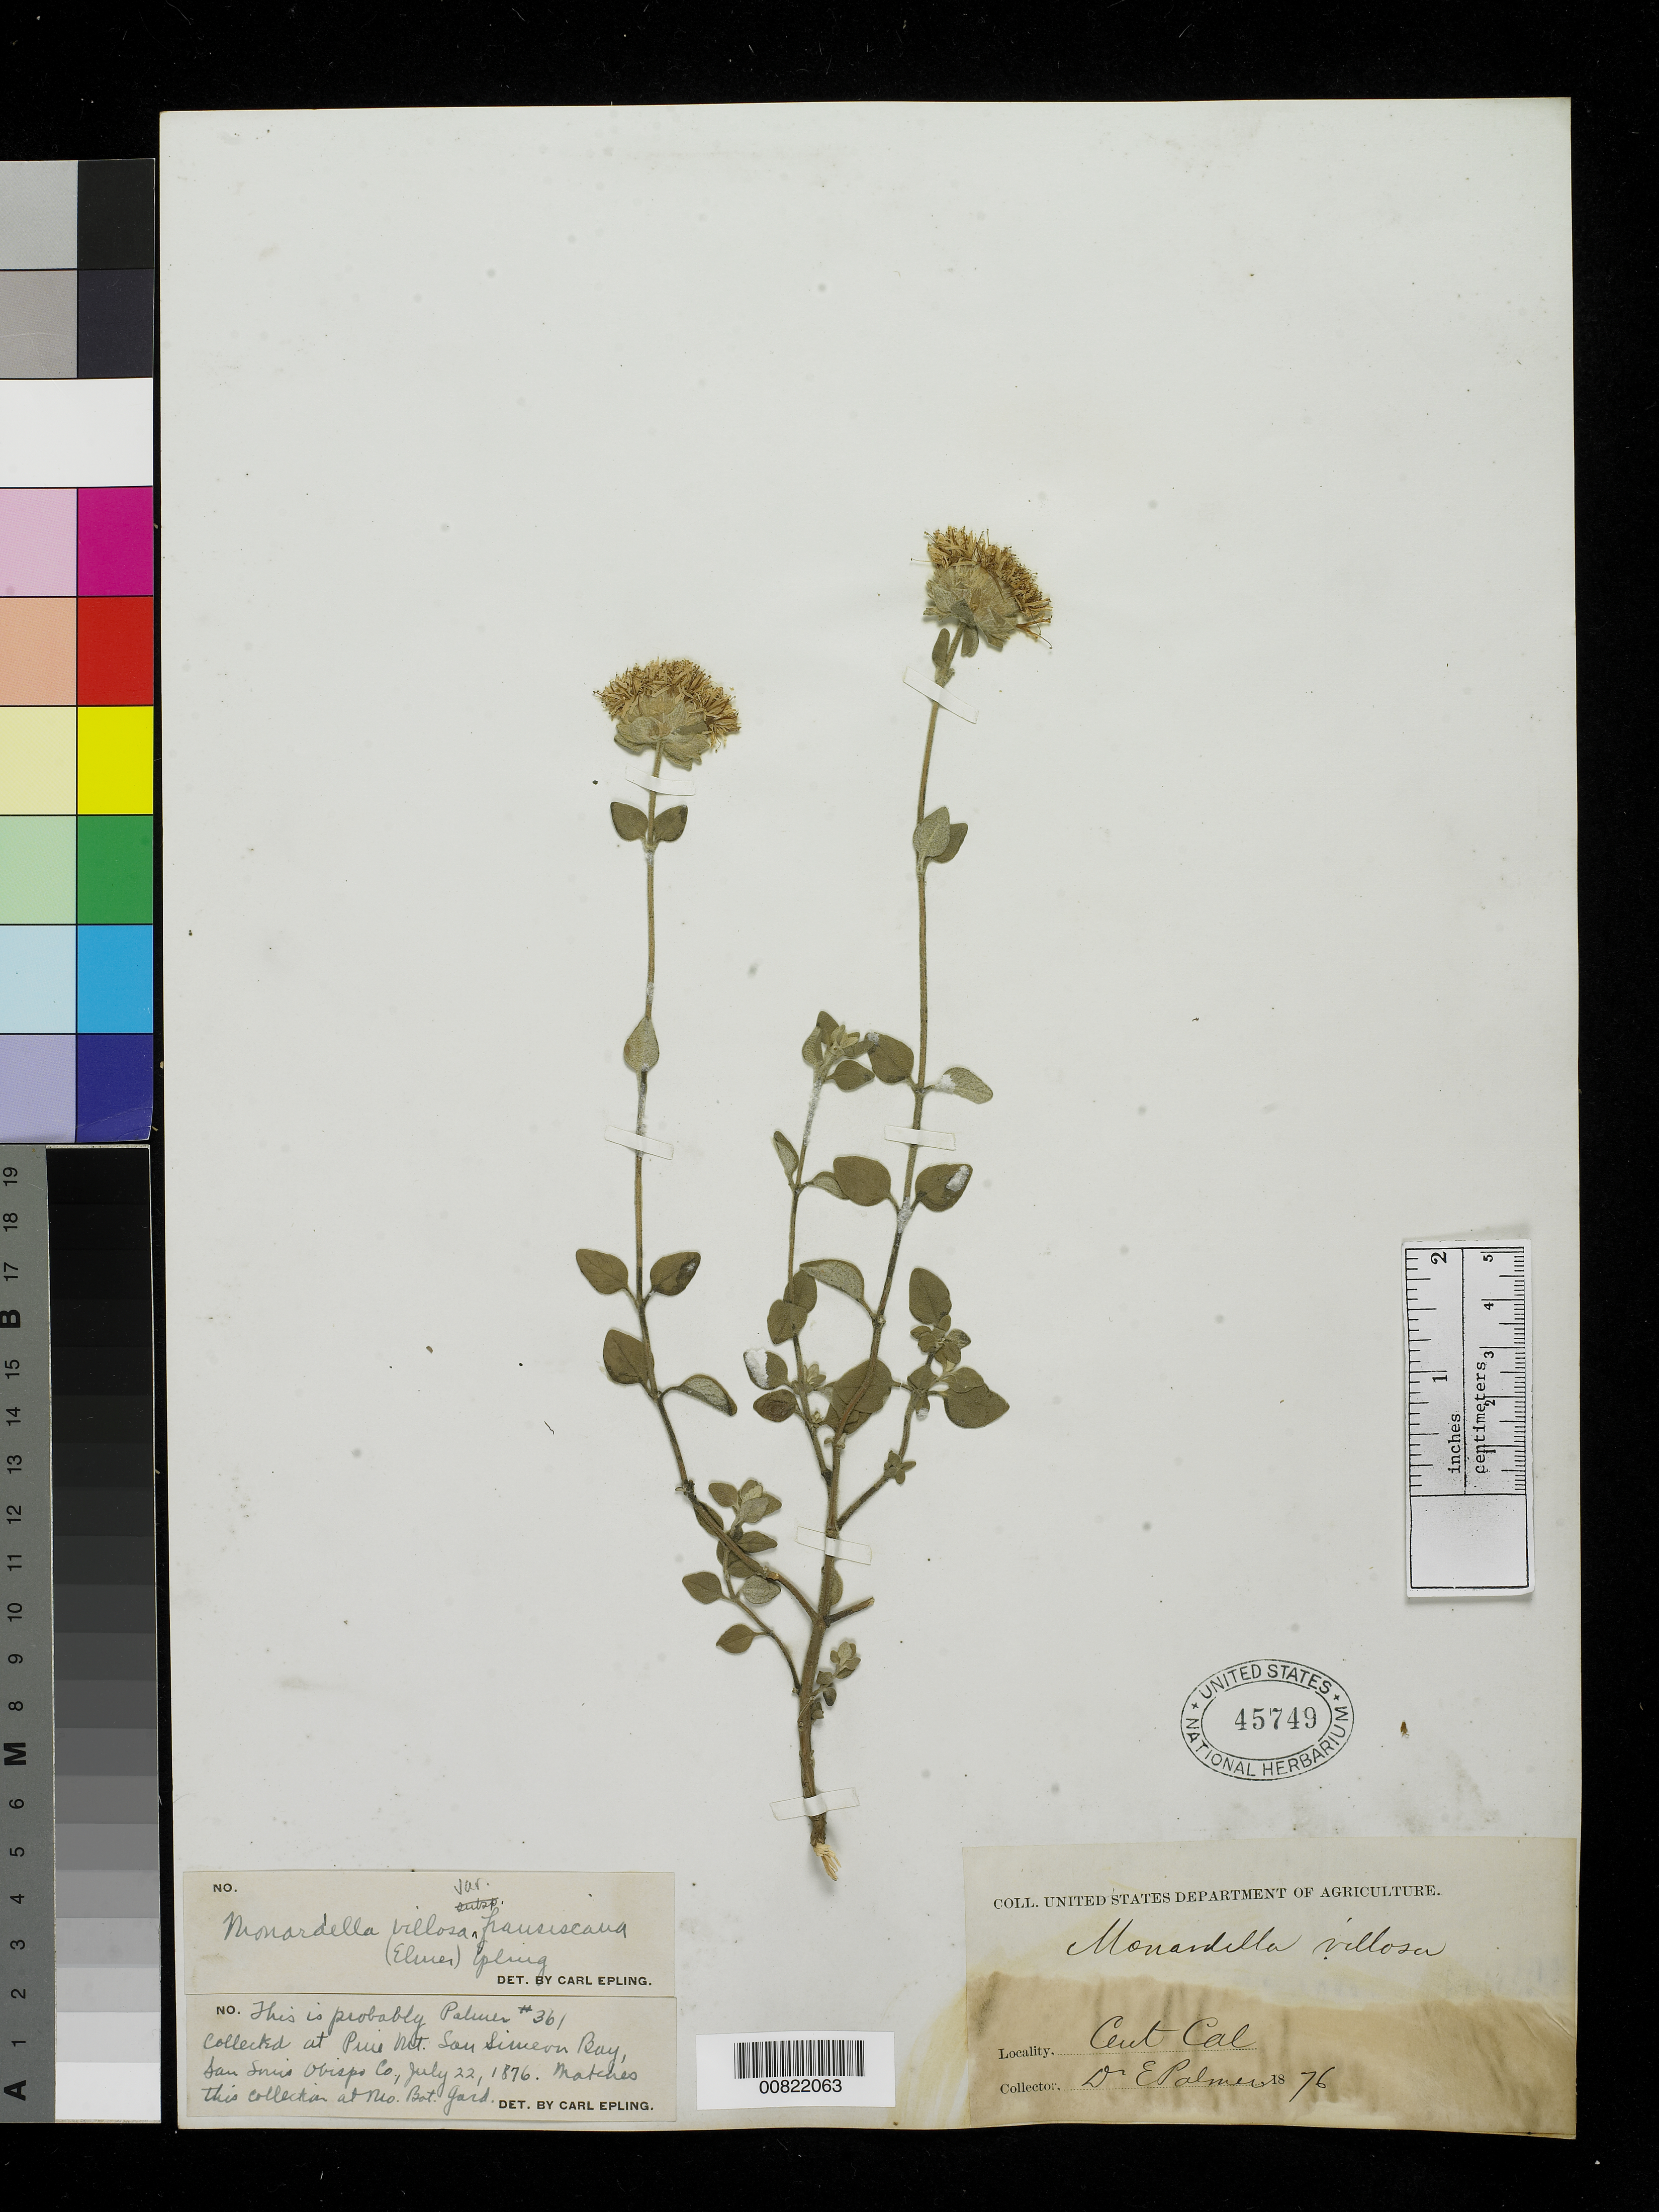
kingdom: Plantae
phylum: Tracheophyta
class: Magnoliopsida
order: Lamiales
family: Lamiaceae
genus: Monardella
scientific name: Monardella villosa var. franciscana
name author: (Elmer) Jeps.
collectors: E. Palmer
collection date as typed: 1876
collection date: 1876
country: United States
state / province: California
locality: Central California.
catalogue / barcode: US 45749